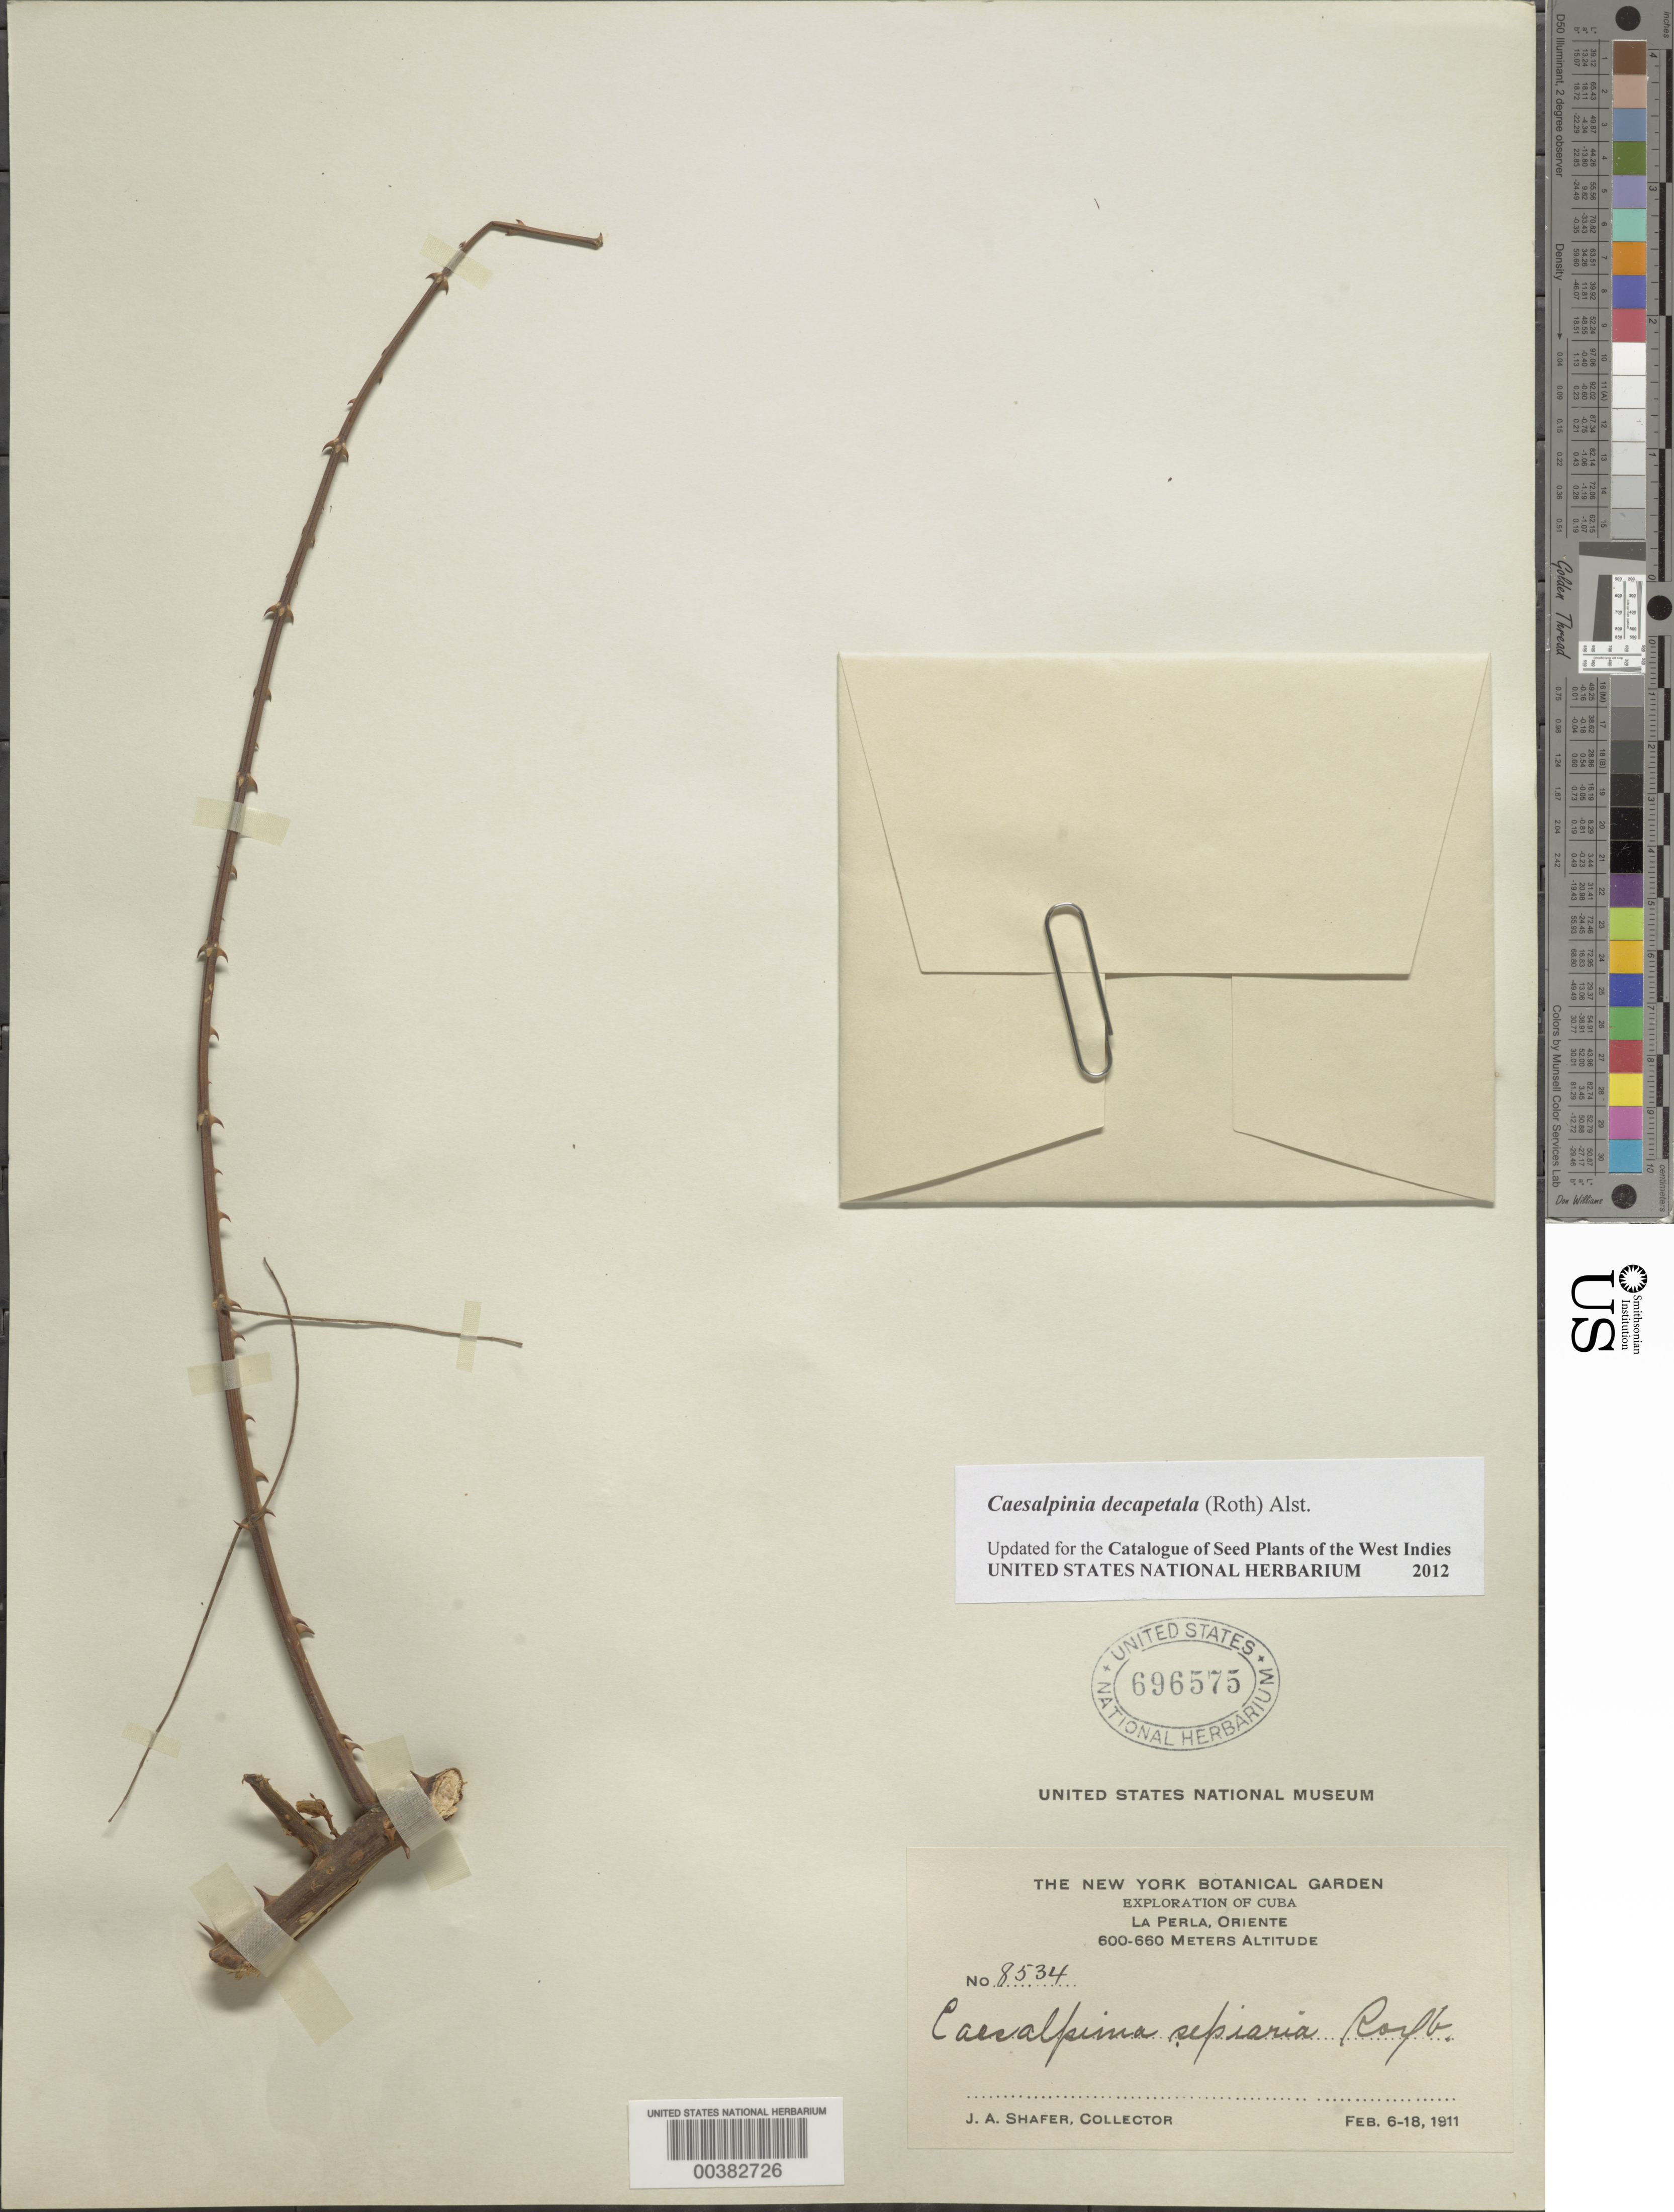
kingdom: Plantae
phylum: Tracheophyta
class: Magnoliopsida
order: Fabales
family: Fabaceae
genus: Biancaea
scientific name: Biancaea decapetala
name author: (Roth) O. Deg.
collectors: J. A. Shafer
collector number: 8534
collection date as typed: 06 Feb 1911 to 18 Feb 1911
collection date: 1911-02-06/1911-02-18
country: Cuba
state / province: Oriente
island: Greater Antilles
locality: La perla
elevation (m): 600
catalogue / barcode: US 696575